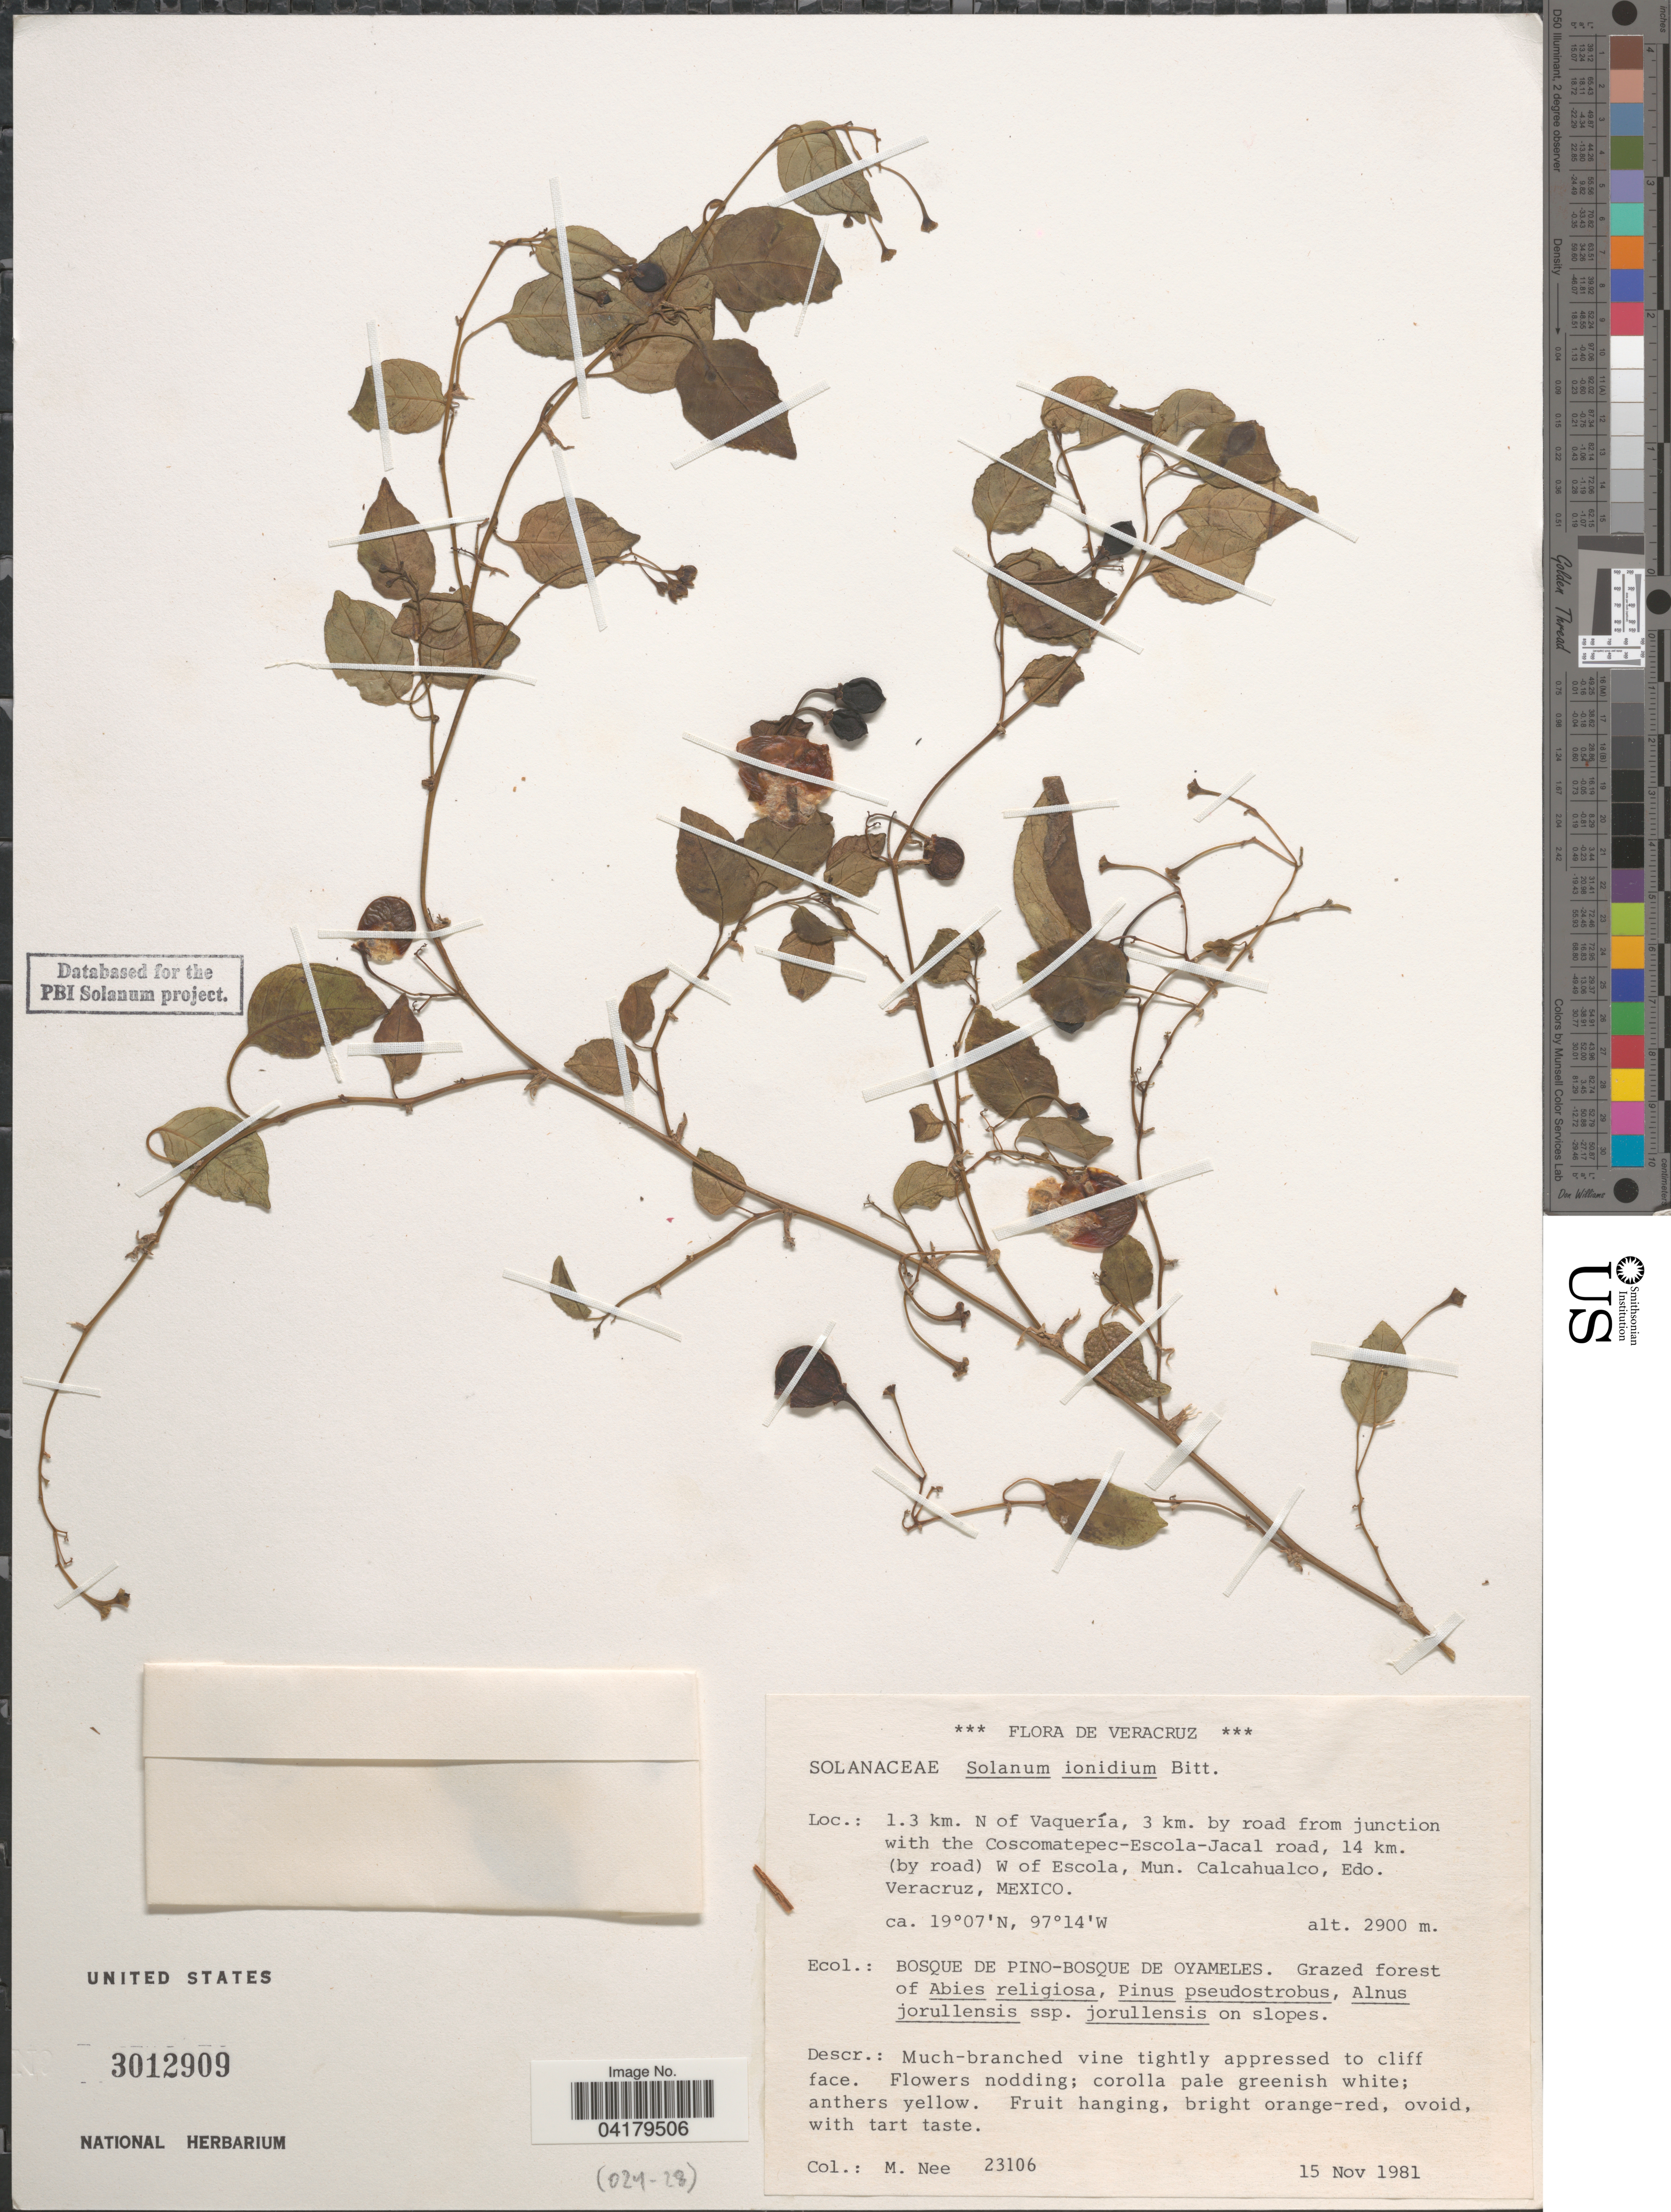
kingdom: Plantae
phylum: Tracheophyta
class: Magnoliopsida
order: Solanales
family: Solanaceae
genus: Solanum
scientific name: Solanum ionidium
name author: Bitter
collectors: M. Nee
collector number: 23106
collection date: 1981-11-15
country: Mexico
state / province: Veracruz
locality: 1.3 km. N of Vaquería, 3 km. by road from junction with the Coscomatepec-Escola-Jacal road, 14 km. (by road) W of Escola, Mun. Calcahualco.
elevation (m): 2900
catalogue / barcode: US 3012909